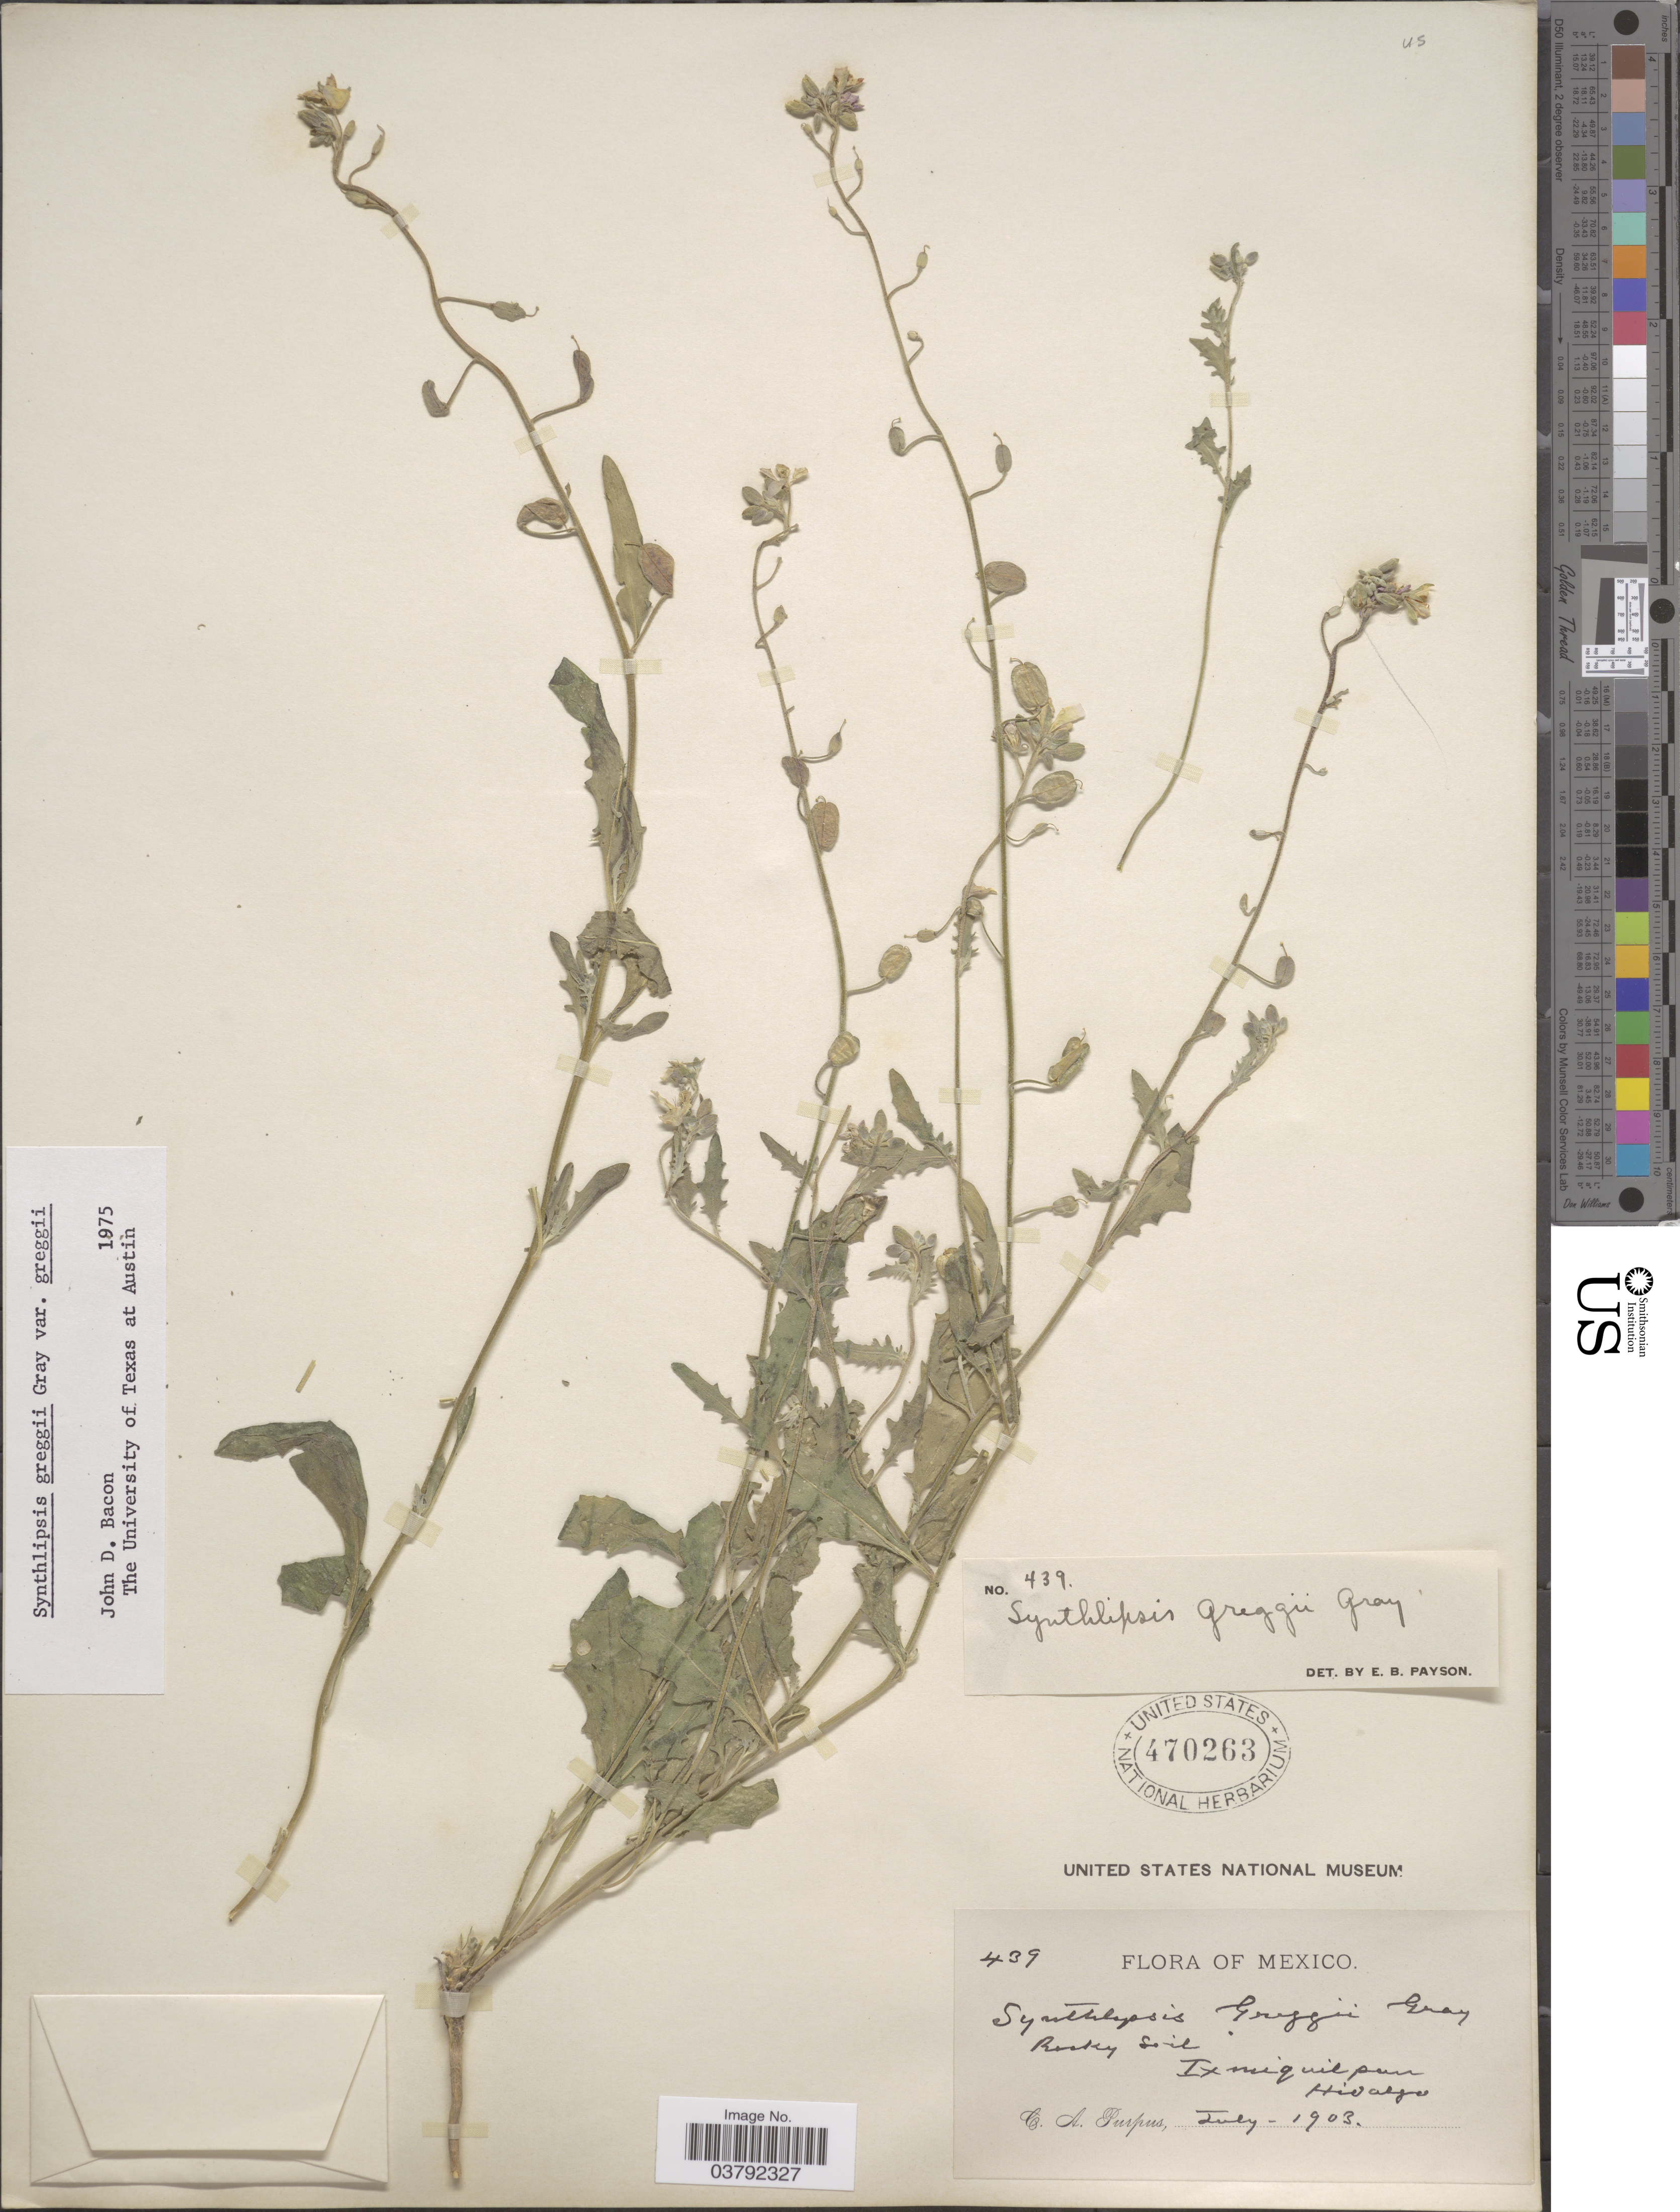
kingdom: Plantae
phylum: Tracheophyta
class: Magnoliopsida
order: Brassicales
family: Brassicaceae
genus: Synthlipsis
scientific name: Synthlipsis greggii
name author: A. Gray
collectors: C. A. Purpus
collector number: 439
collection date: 1903-07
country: Mexico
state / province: Hidalgo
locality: Rocky side. Ixmiquilpan.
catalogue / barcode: US 470263